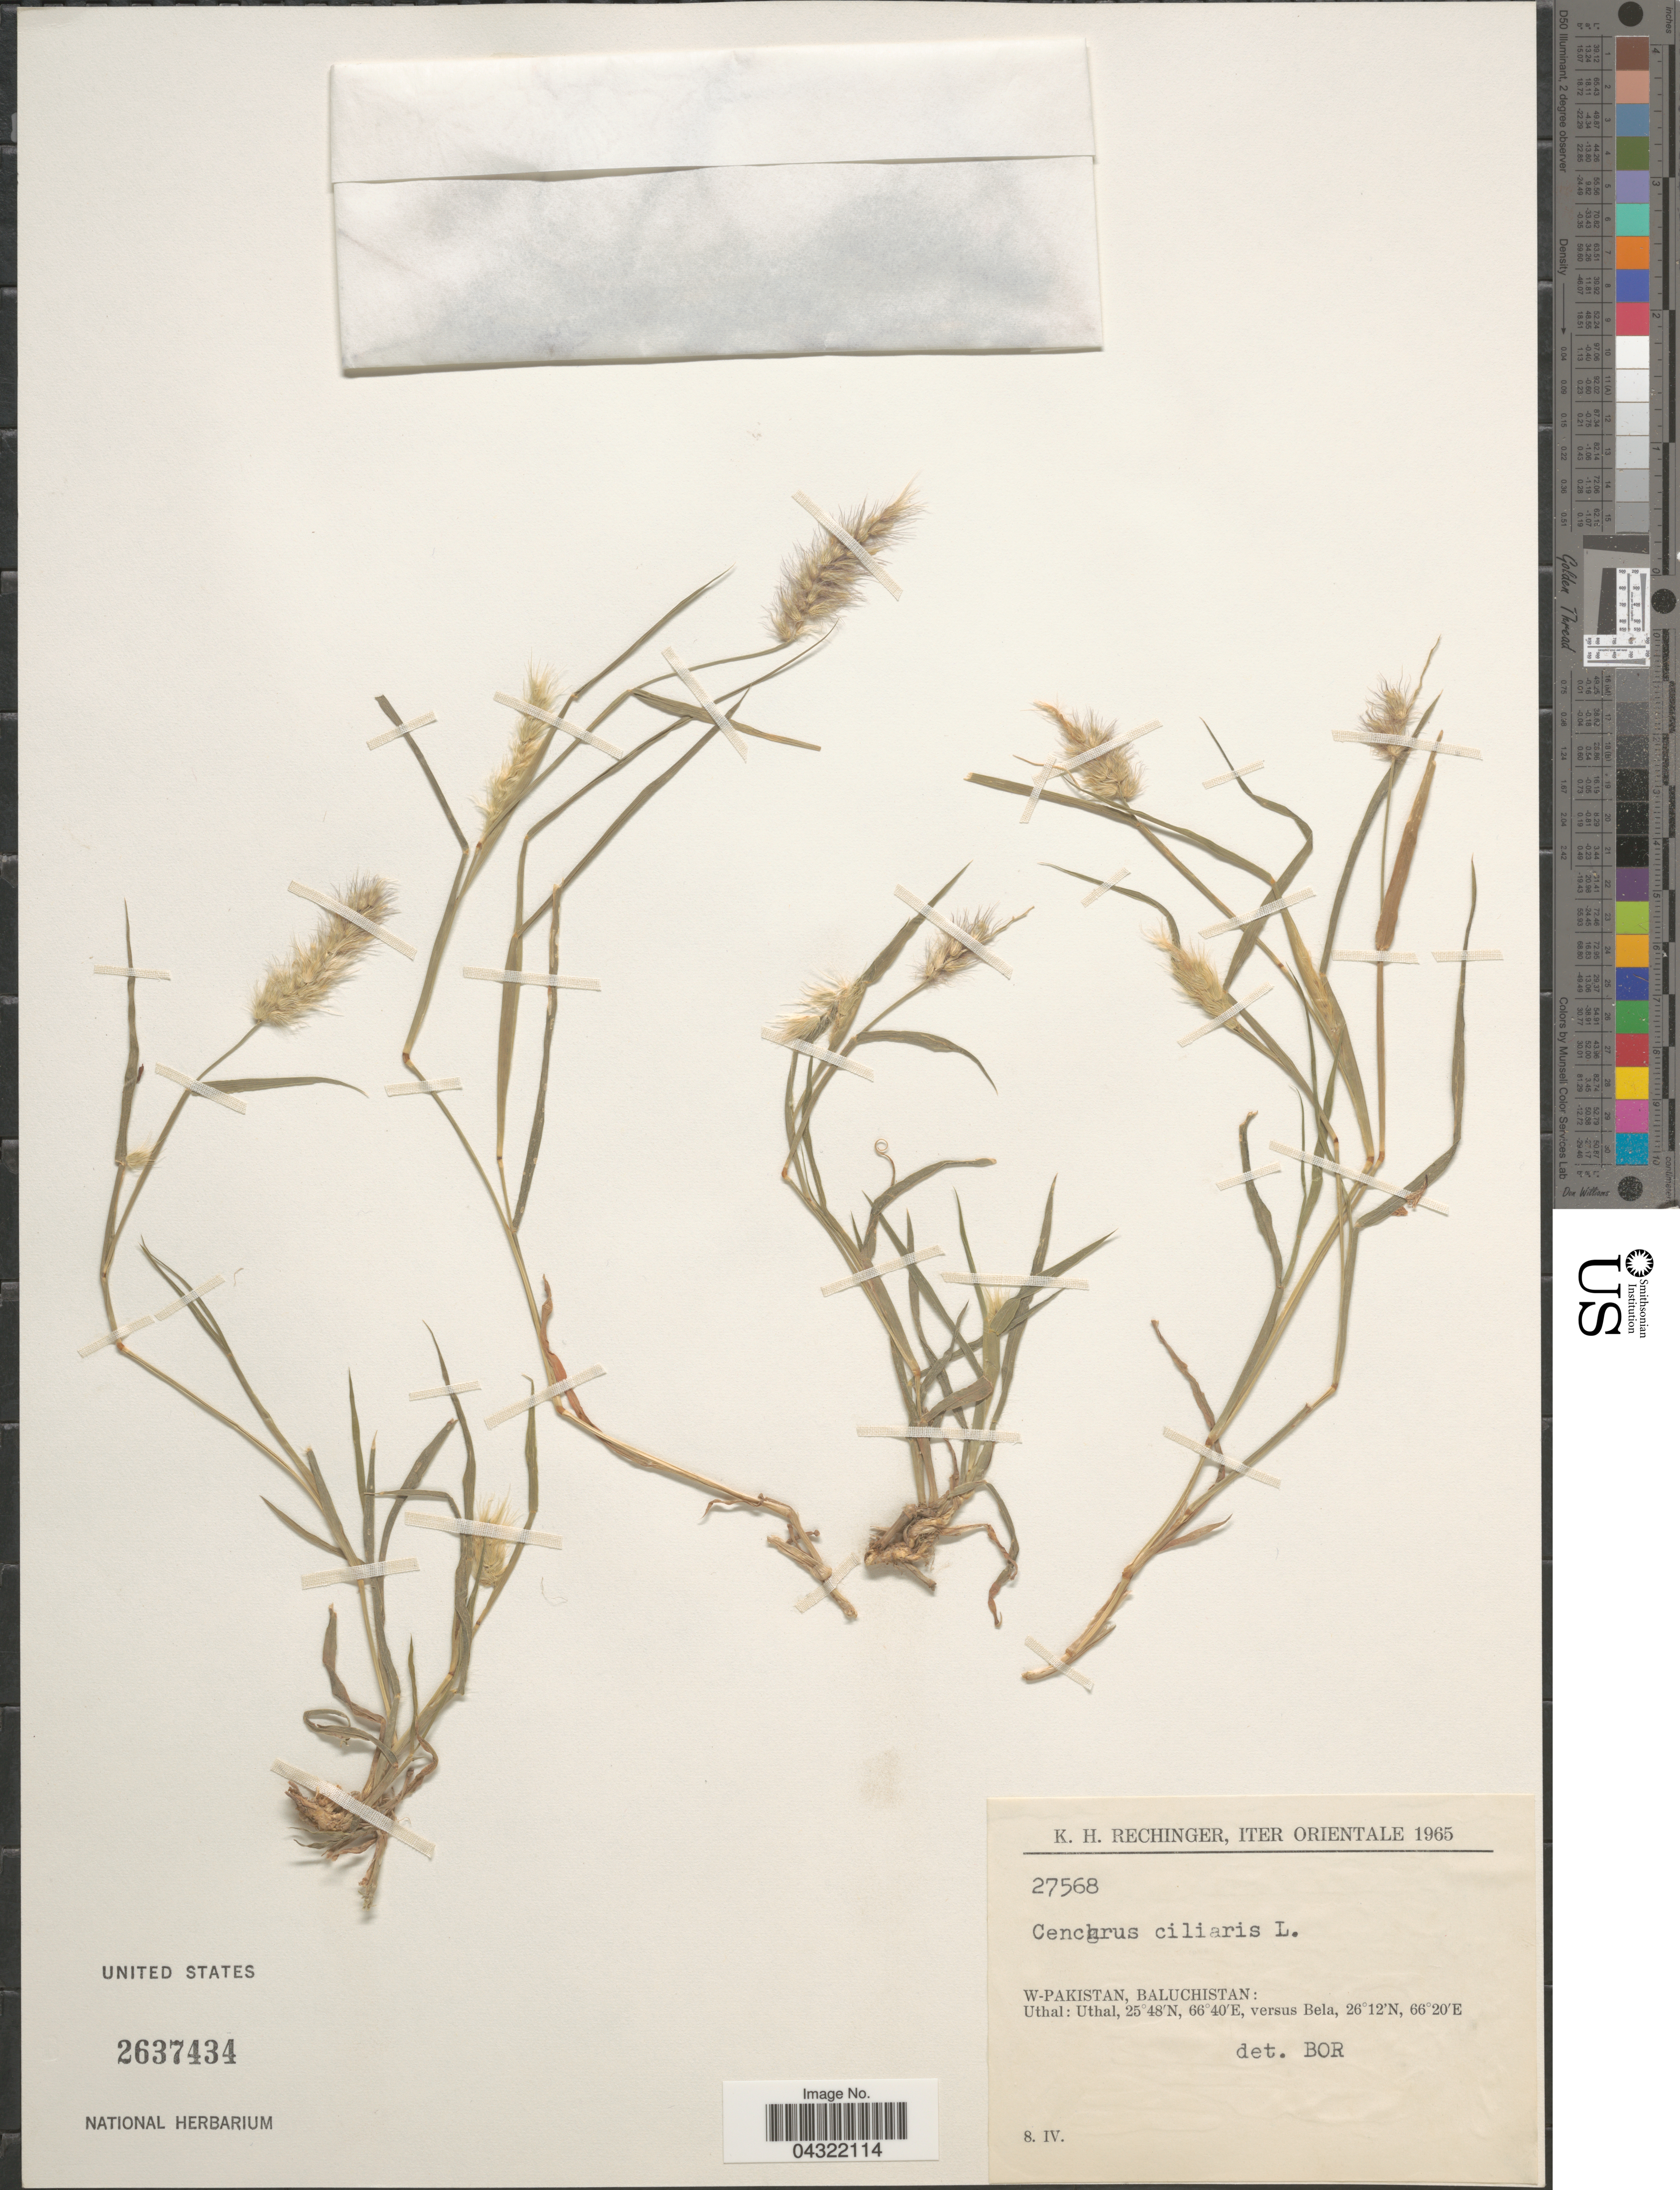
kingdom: Plantae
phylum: Tracheophyta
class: Liliopsida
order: Poales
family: Poaceae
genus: Cenchrus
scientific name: Cenchrus ciliaris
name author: L.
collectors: K. H. Rechinger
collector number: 27568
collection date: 1965-04-08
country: Pakistan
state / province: Balochistan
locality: Iter Orientale 1965. W-Pakistan, Baluchistan: Uthal: Uthal, versus Bela.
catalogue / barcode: US 2637434